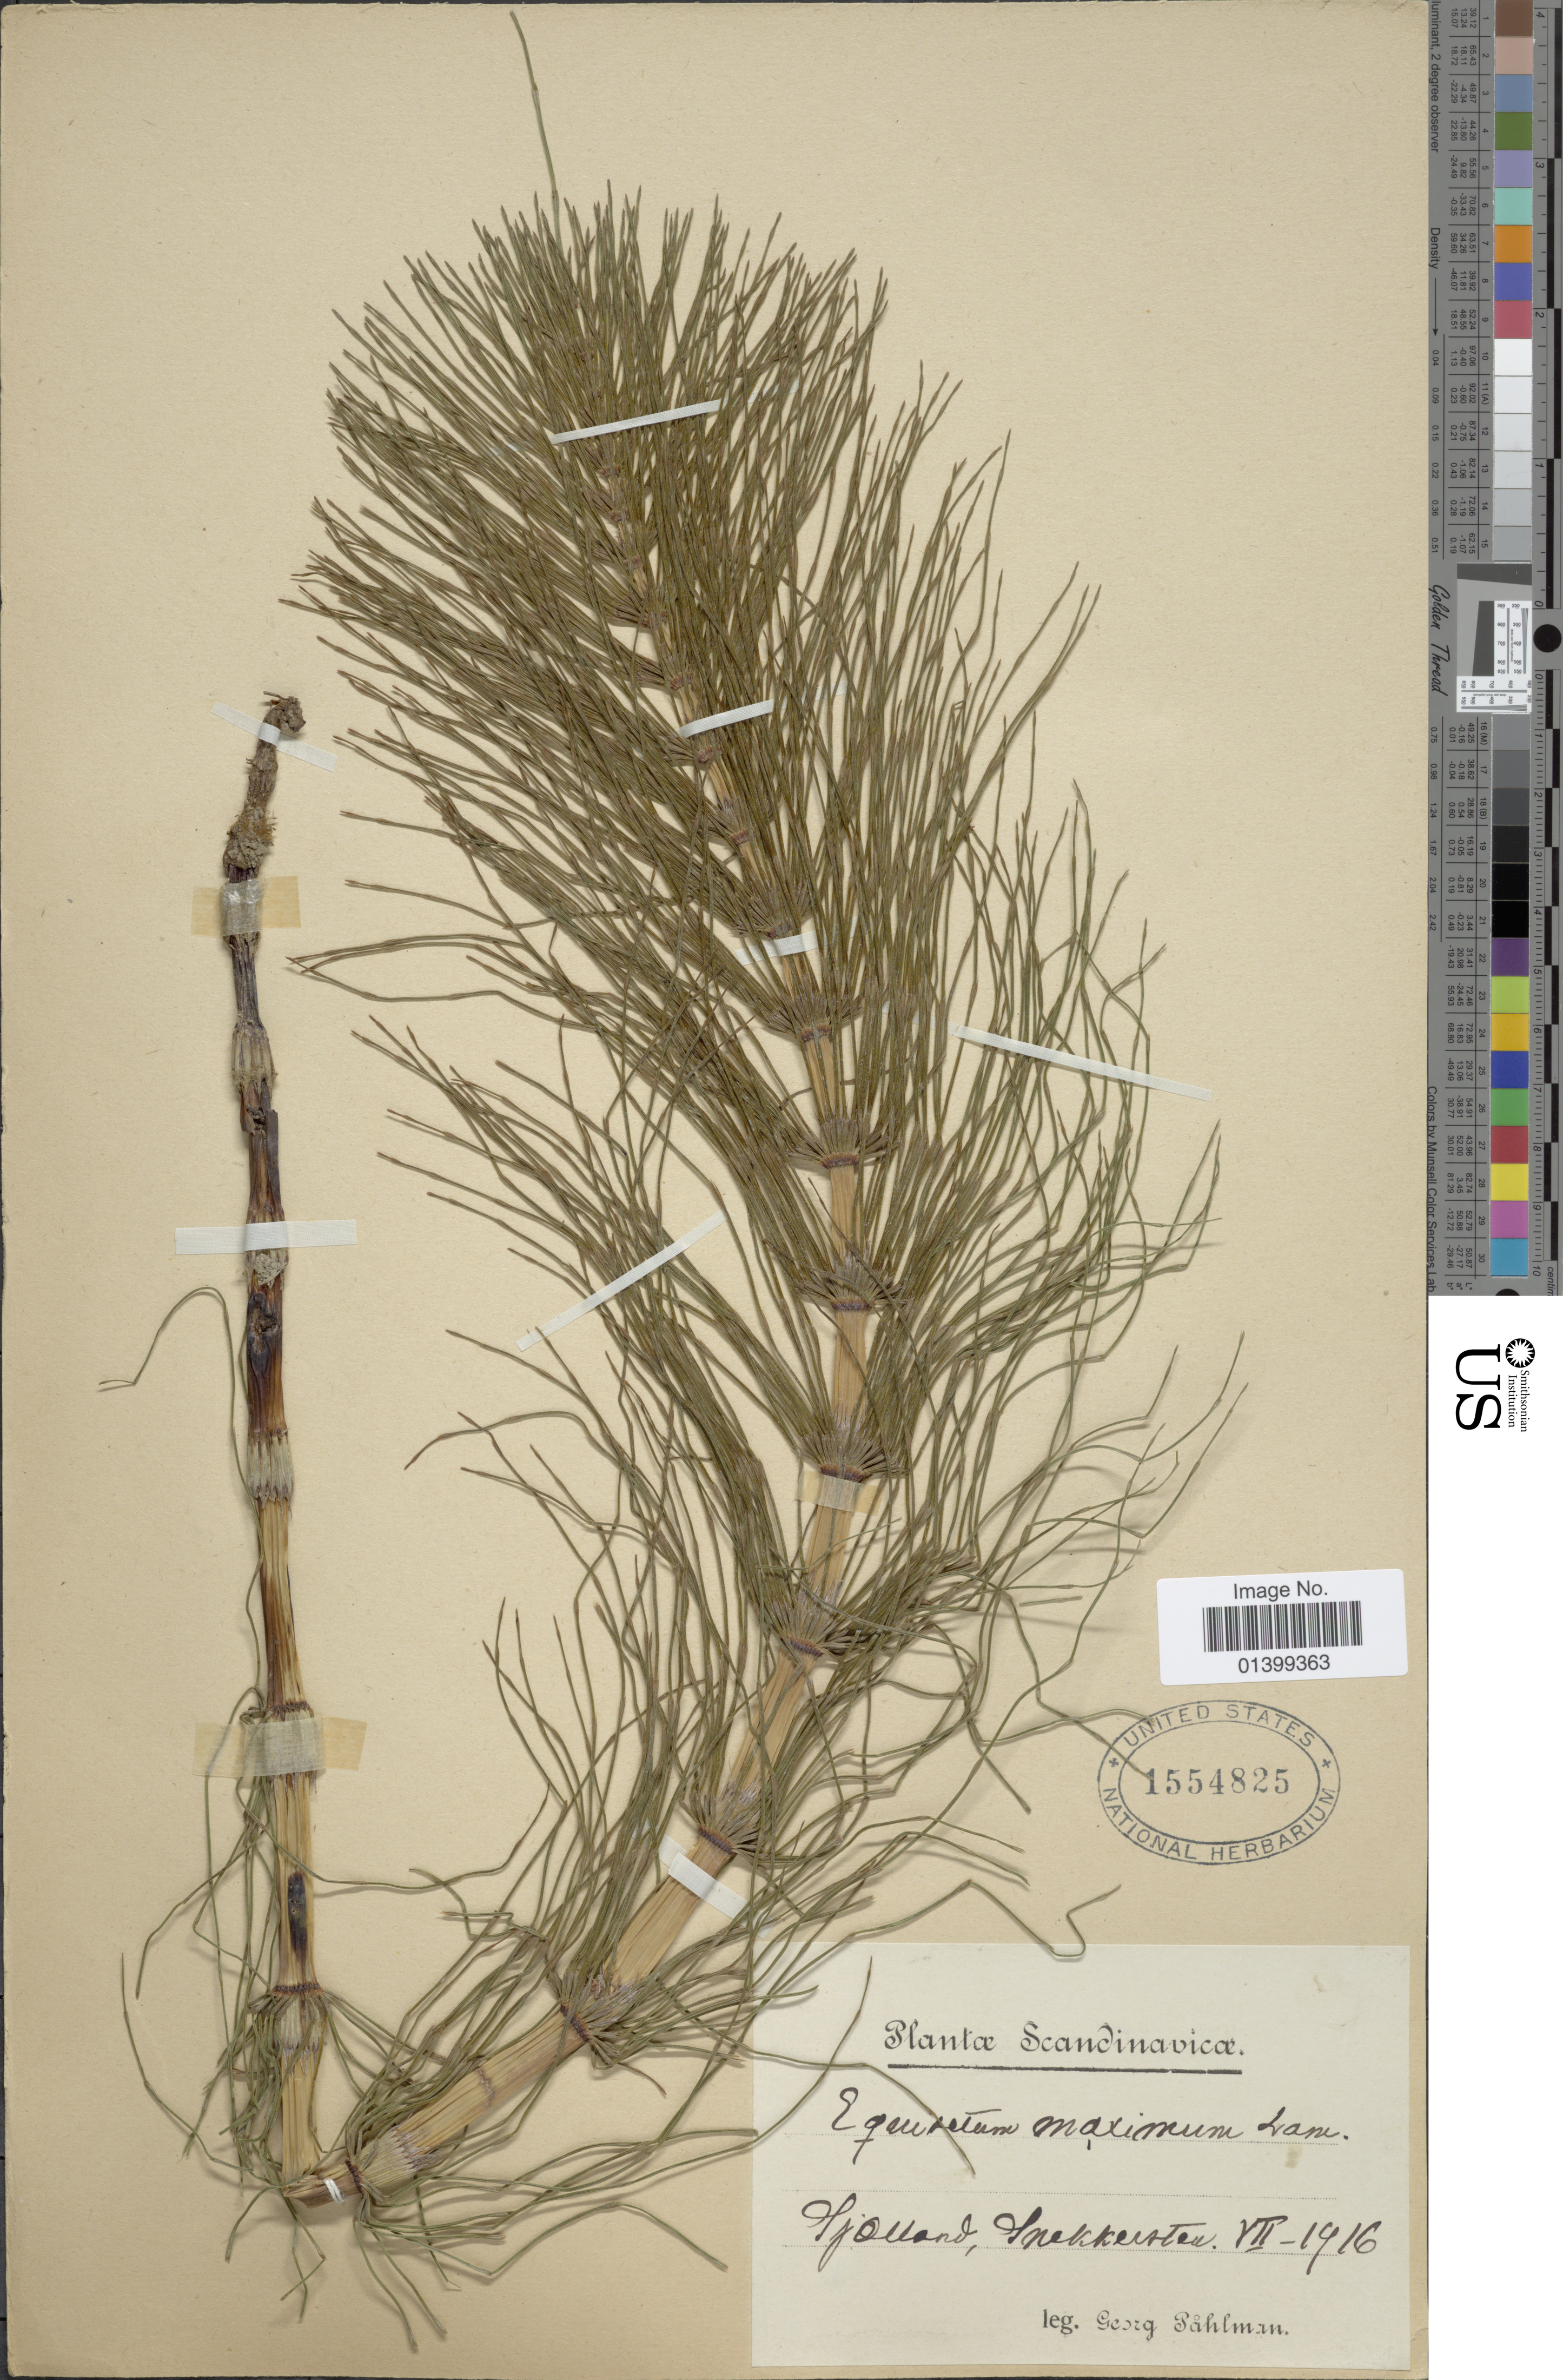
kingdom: Plantae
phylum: Tracheophyta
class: Polypodiopsida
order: Equisetales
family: Equisetaceae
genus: Equisetum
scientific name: Equisetum telmateia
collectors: G. Påhlman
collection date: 1916-07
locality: Scandinavicæ. Sjolland, Snekkersten [interpreted]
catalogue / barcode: US 1554825